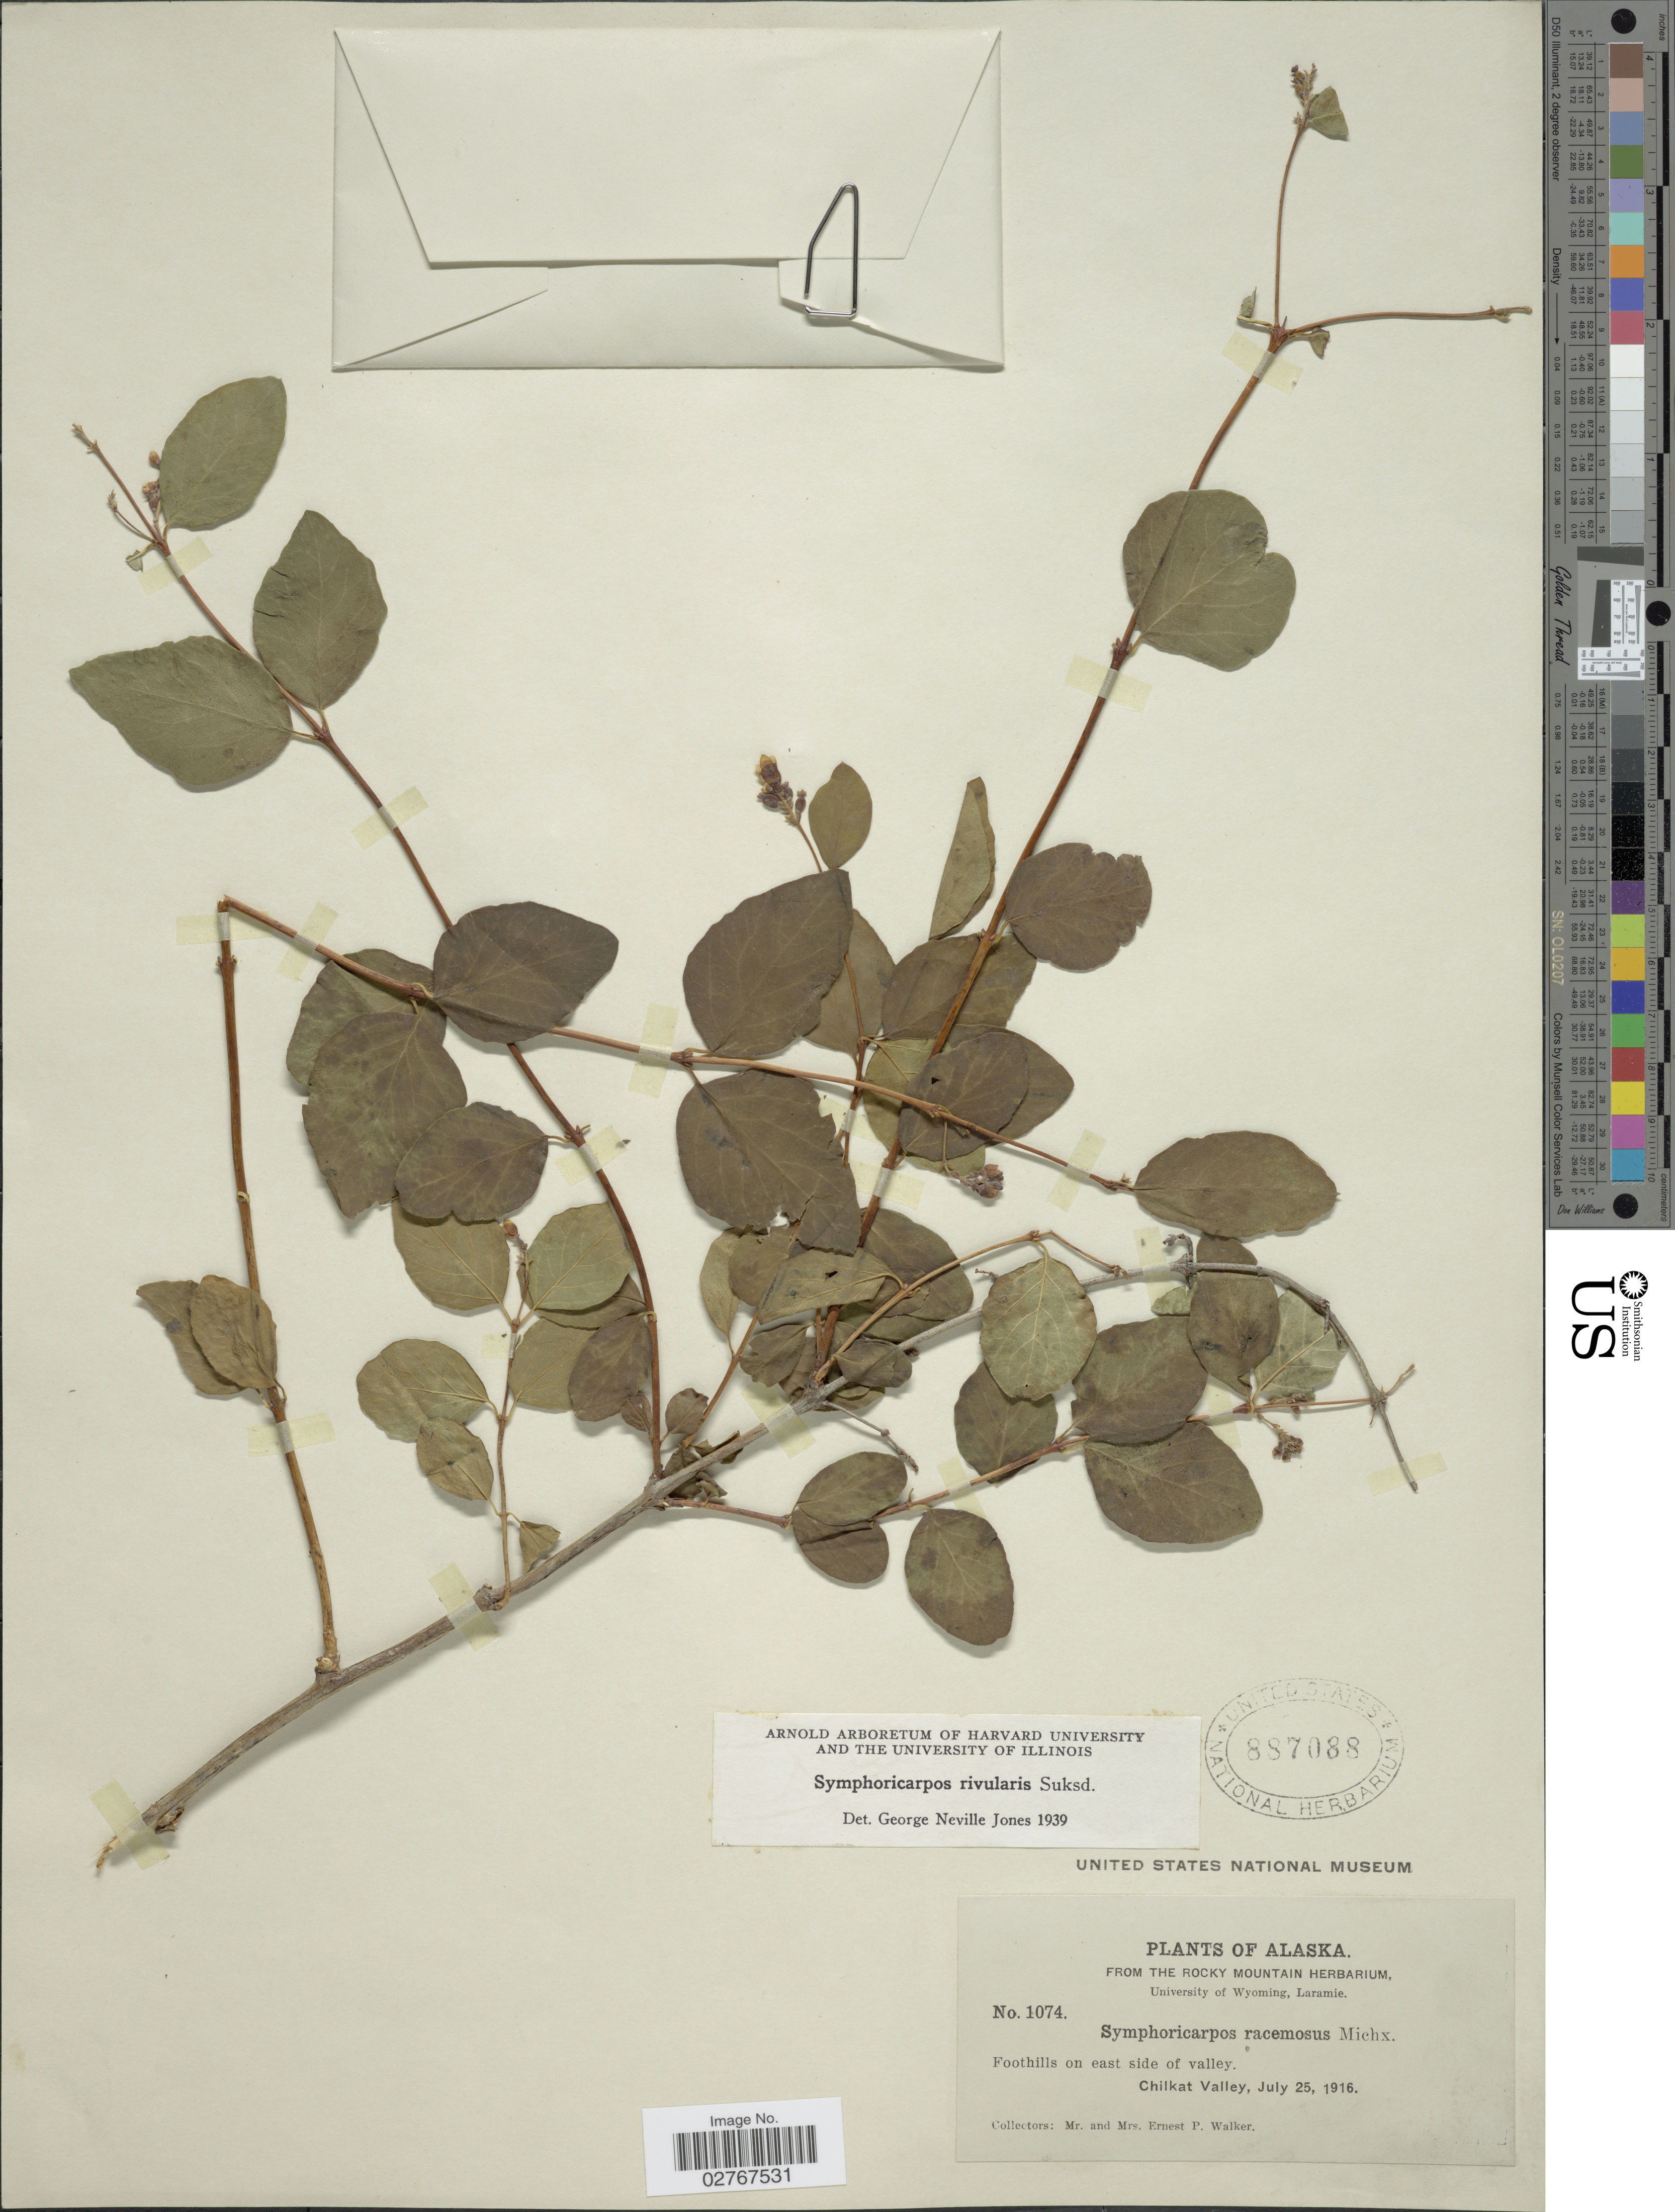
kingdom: Plantae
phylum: Tracheophyta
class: Magnoliopsida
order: Dipsacales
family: Caprifoliaceae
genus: Symphoricarpos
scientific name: Symphoricarpos rivularis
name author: Suksd.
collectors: E. P. Walker & E. Walker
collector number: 1074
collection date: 1916-07-25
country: United States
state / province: Alaska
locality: Foothills on east side of valley, Chilkat Valley.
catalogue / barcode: US 887088